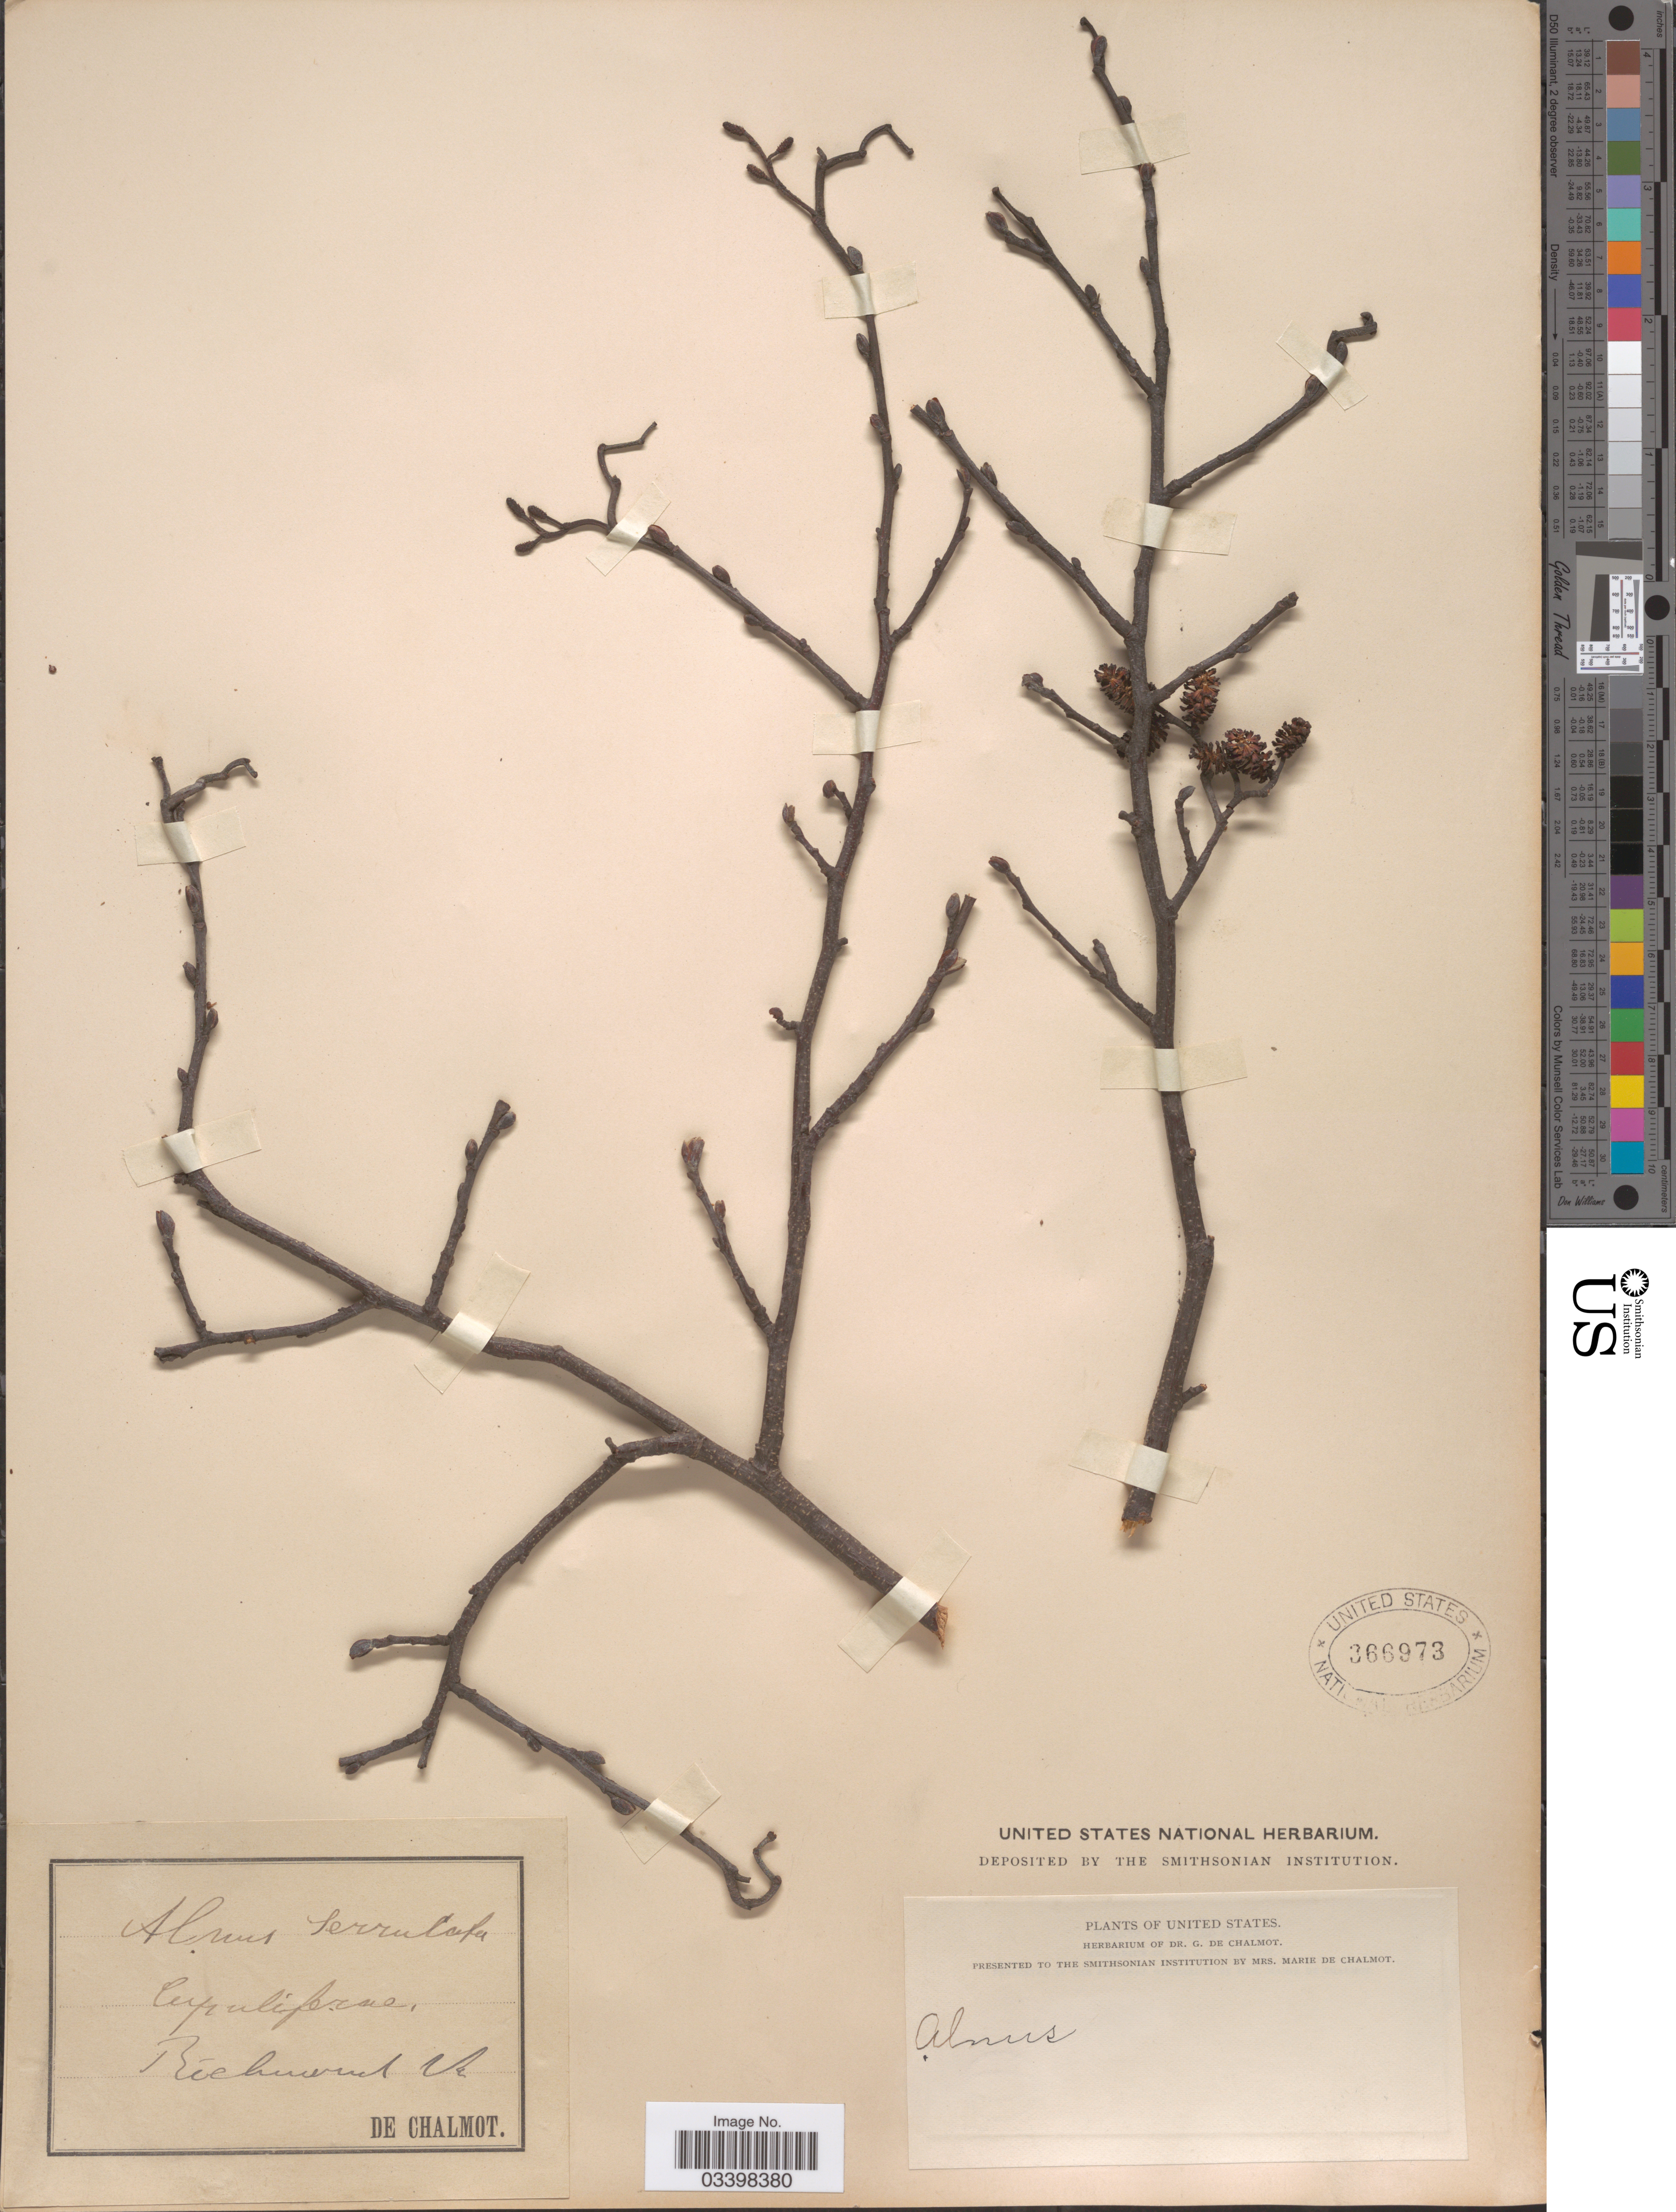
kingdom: Plantae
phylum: Tracheophyta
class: Magnoliopsida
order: Fagales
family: Betulaceae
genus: Alnus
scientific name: Alnus serrulata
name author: (Aiton) Willd.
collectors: G. de Chalmot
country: United States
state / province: Virginia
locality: Richmond.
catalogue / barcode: US 366973